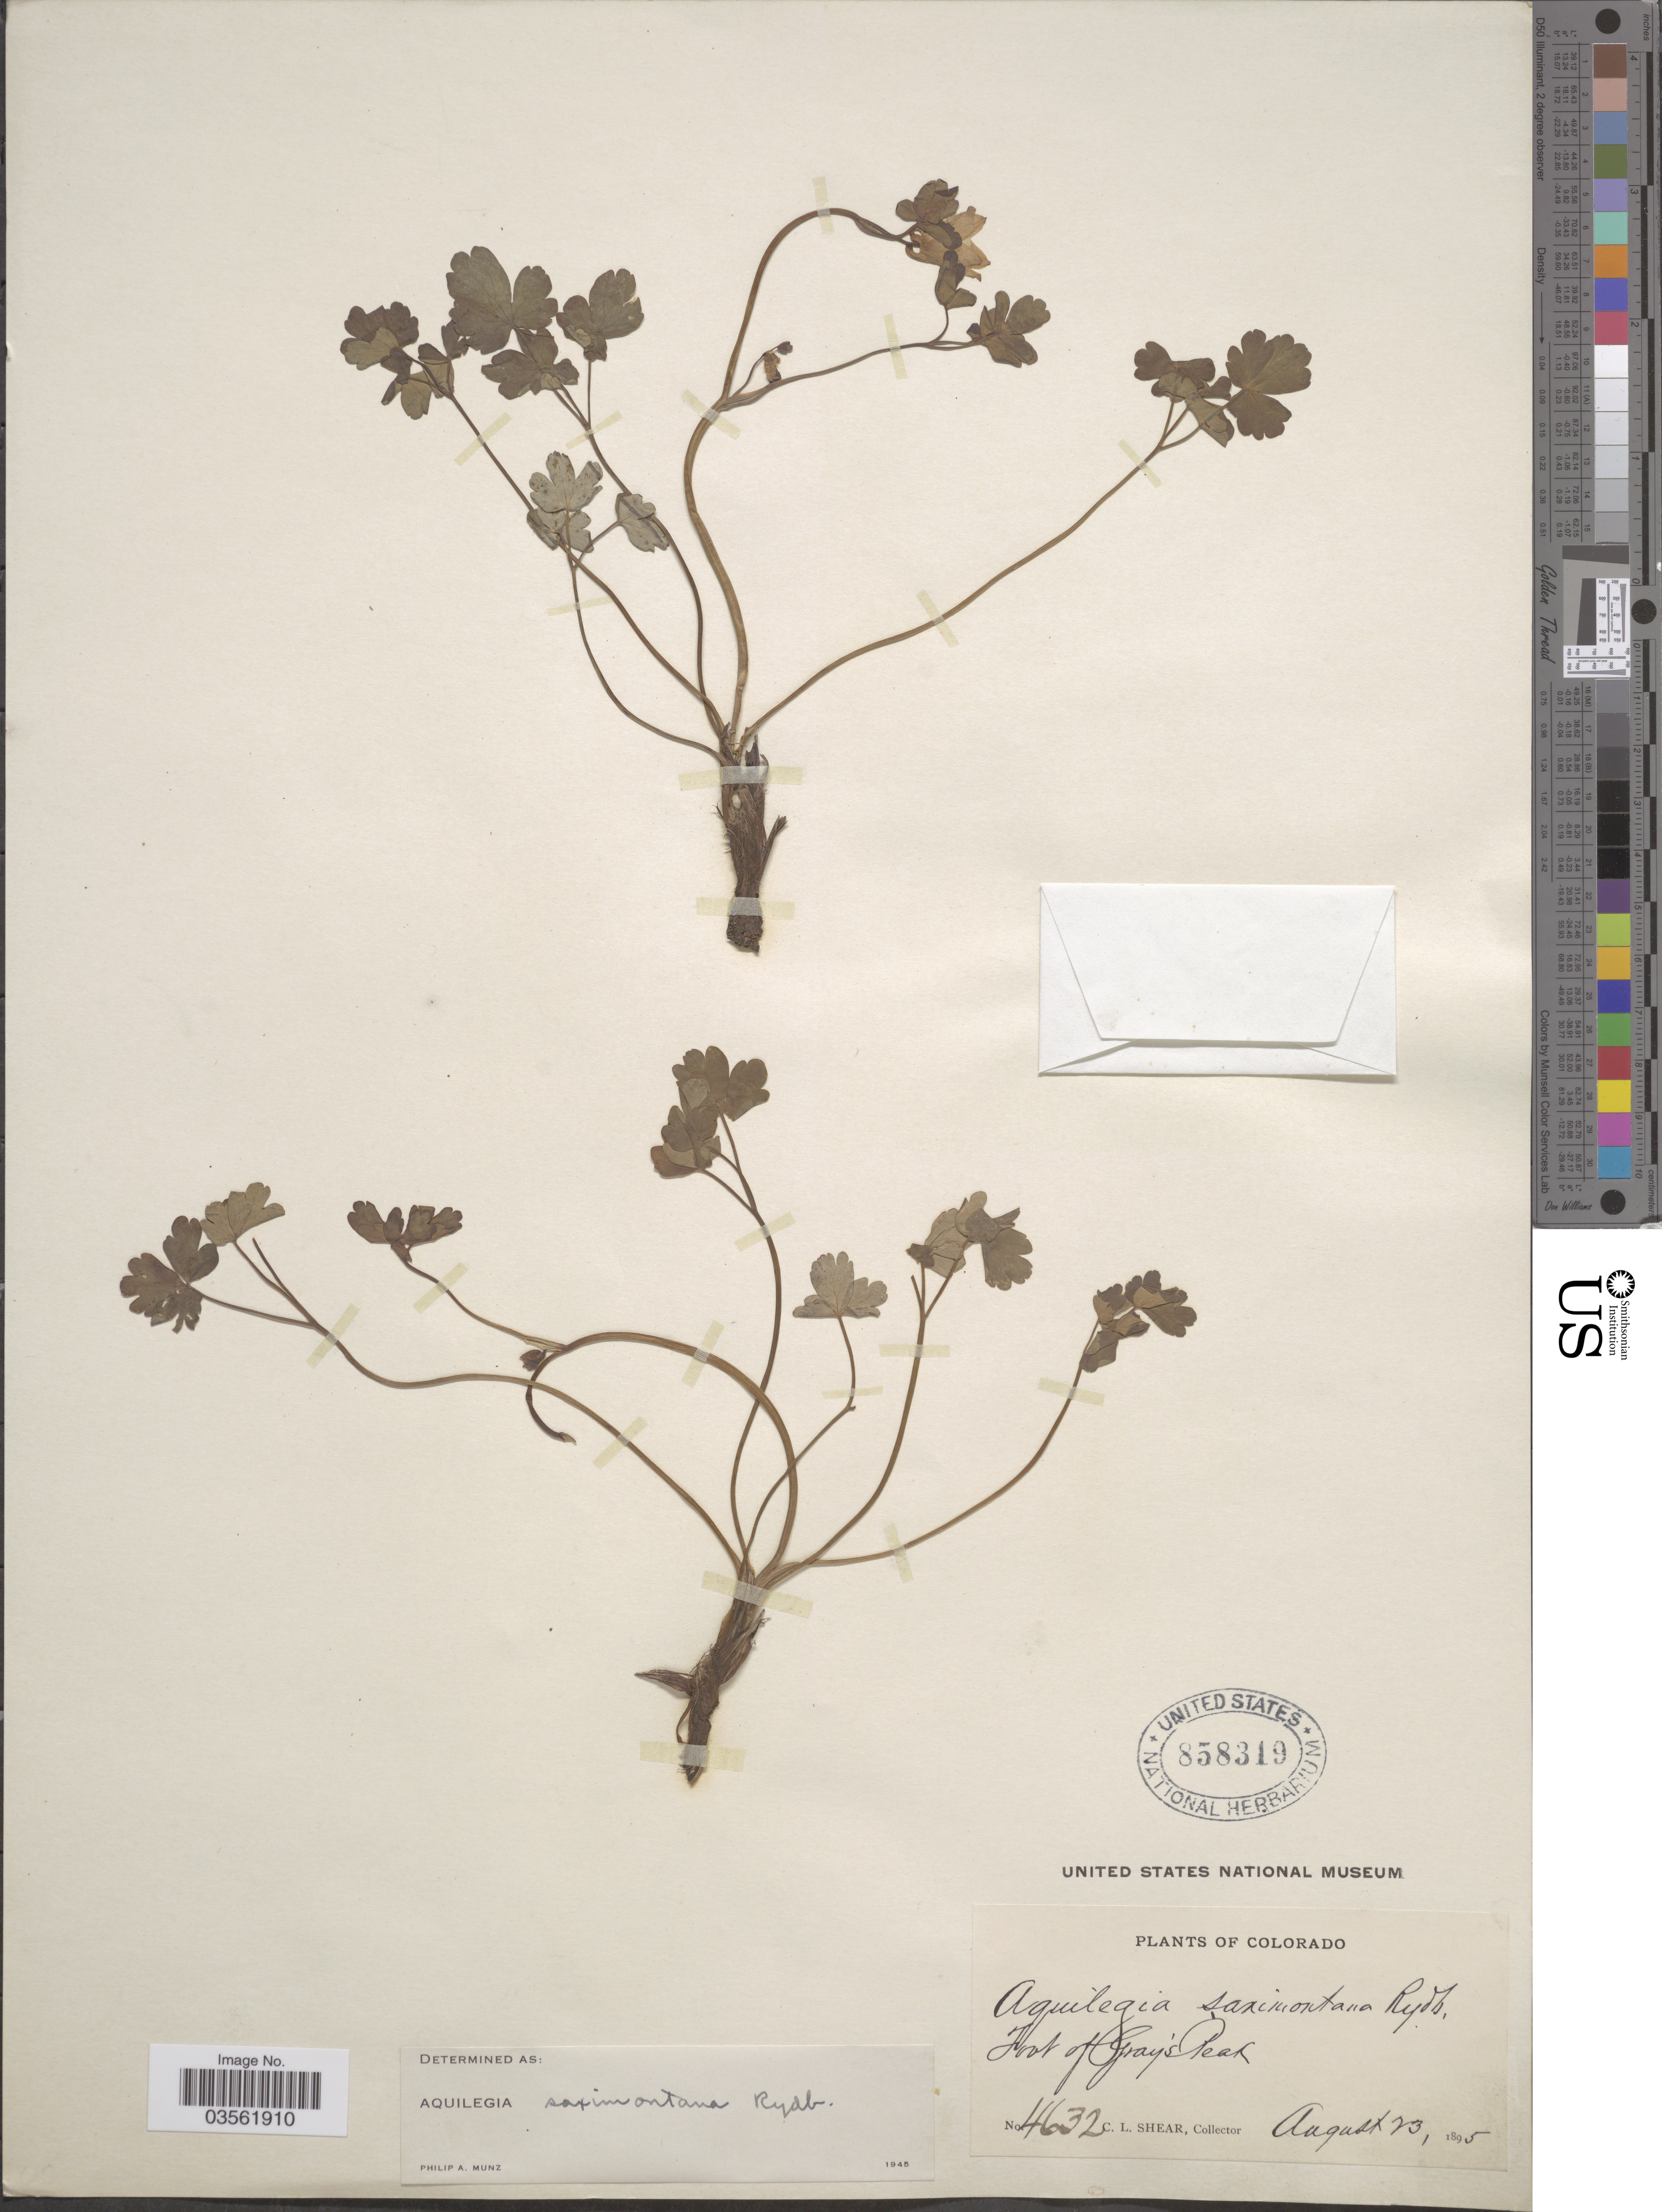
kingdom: Plantae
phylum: Tracheophyta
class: Magnoliopsida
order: Ranunculales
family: Ranunculaceae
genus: Aquilegia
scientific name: Aquilegia saximontana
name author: Rydb.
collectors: C. L. Shear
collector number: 4632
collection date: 1895-08-23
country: United States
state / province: Colorado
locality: Foot of Gray's Peak.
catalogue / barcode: US 858319